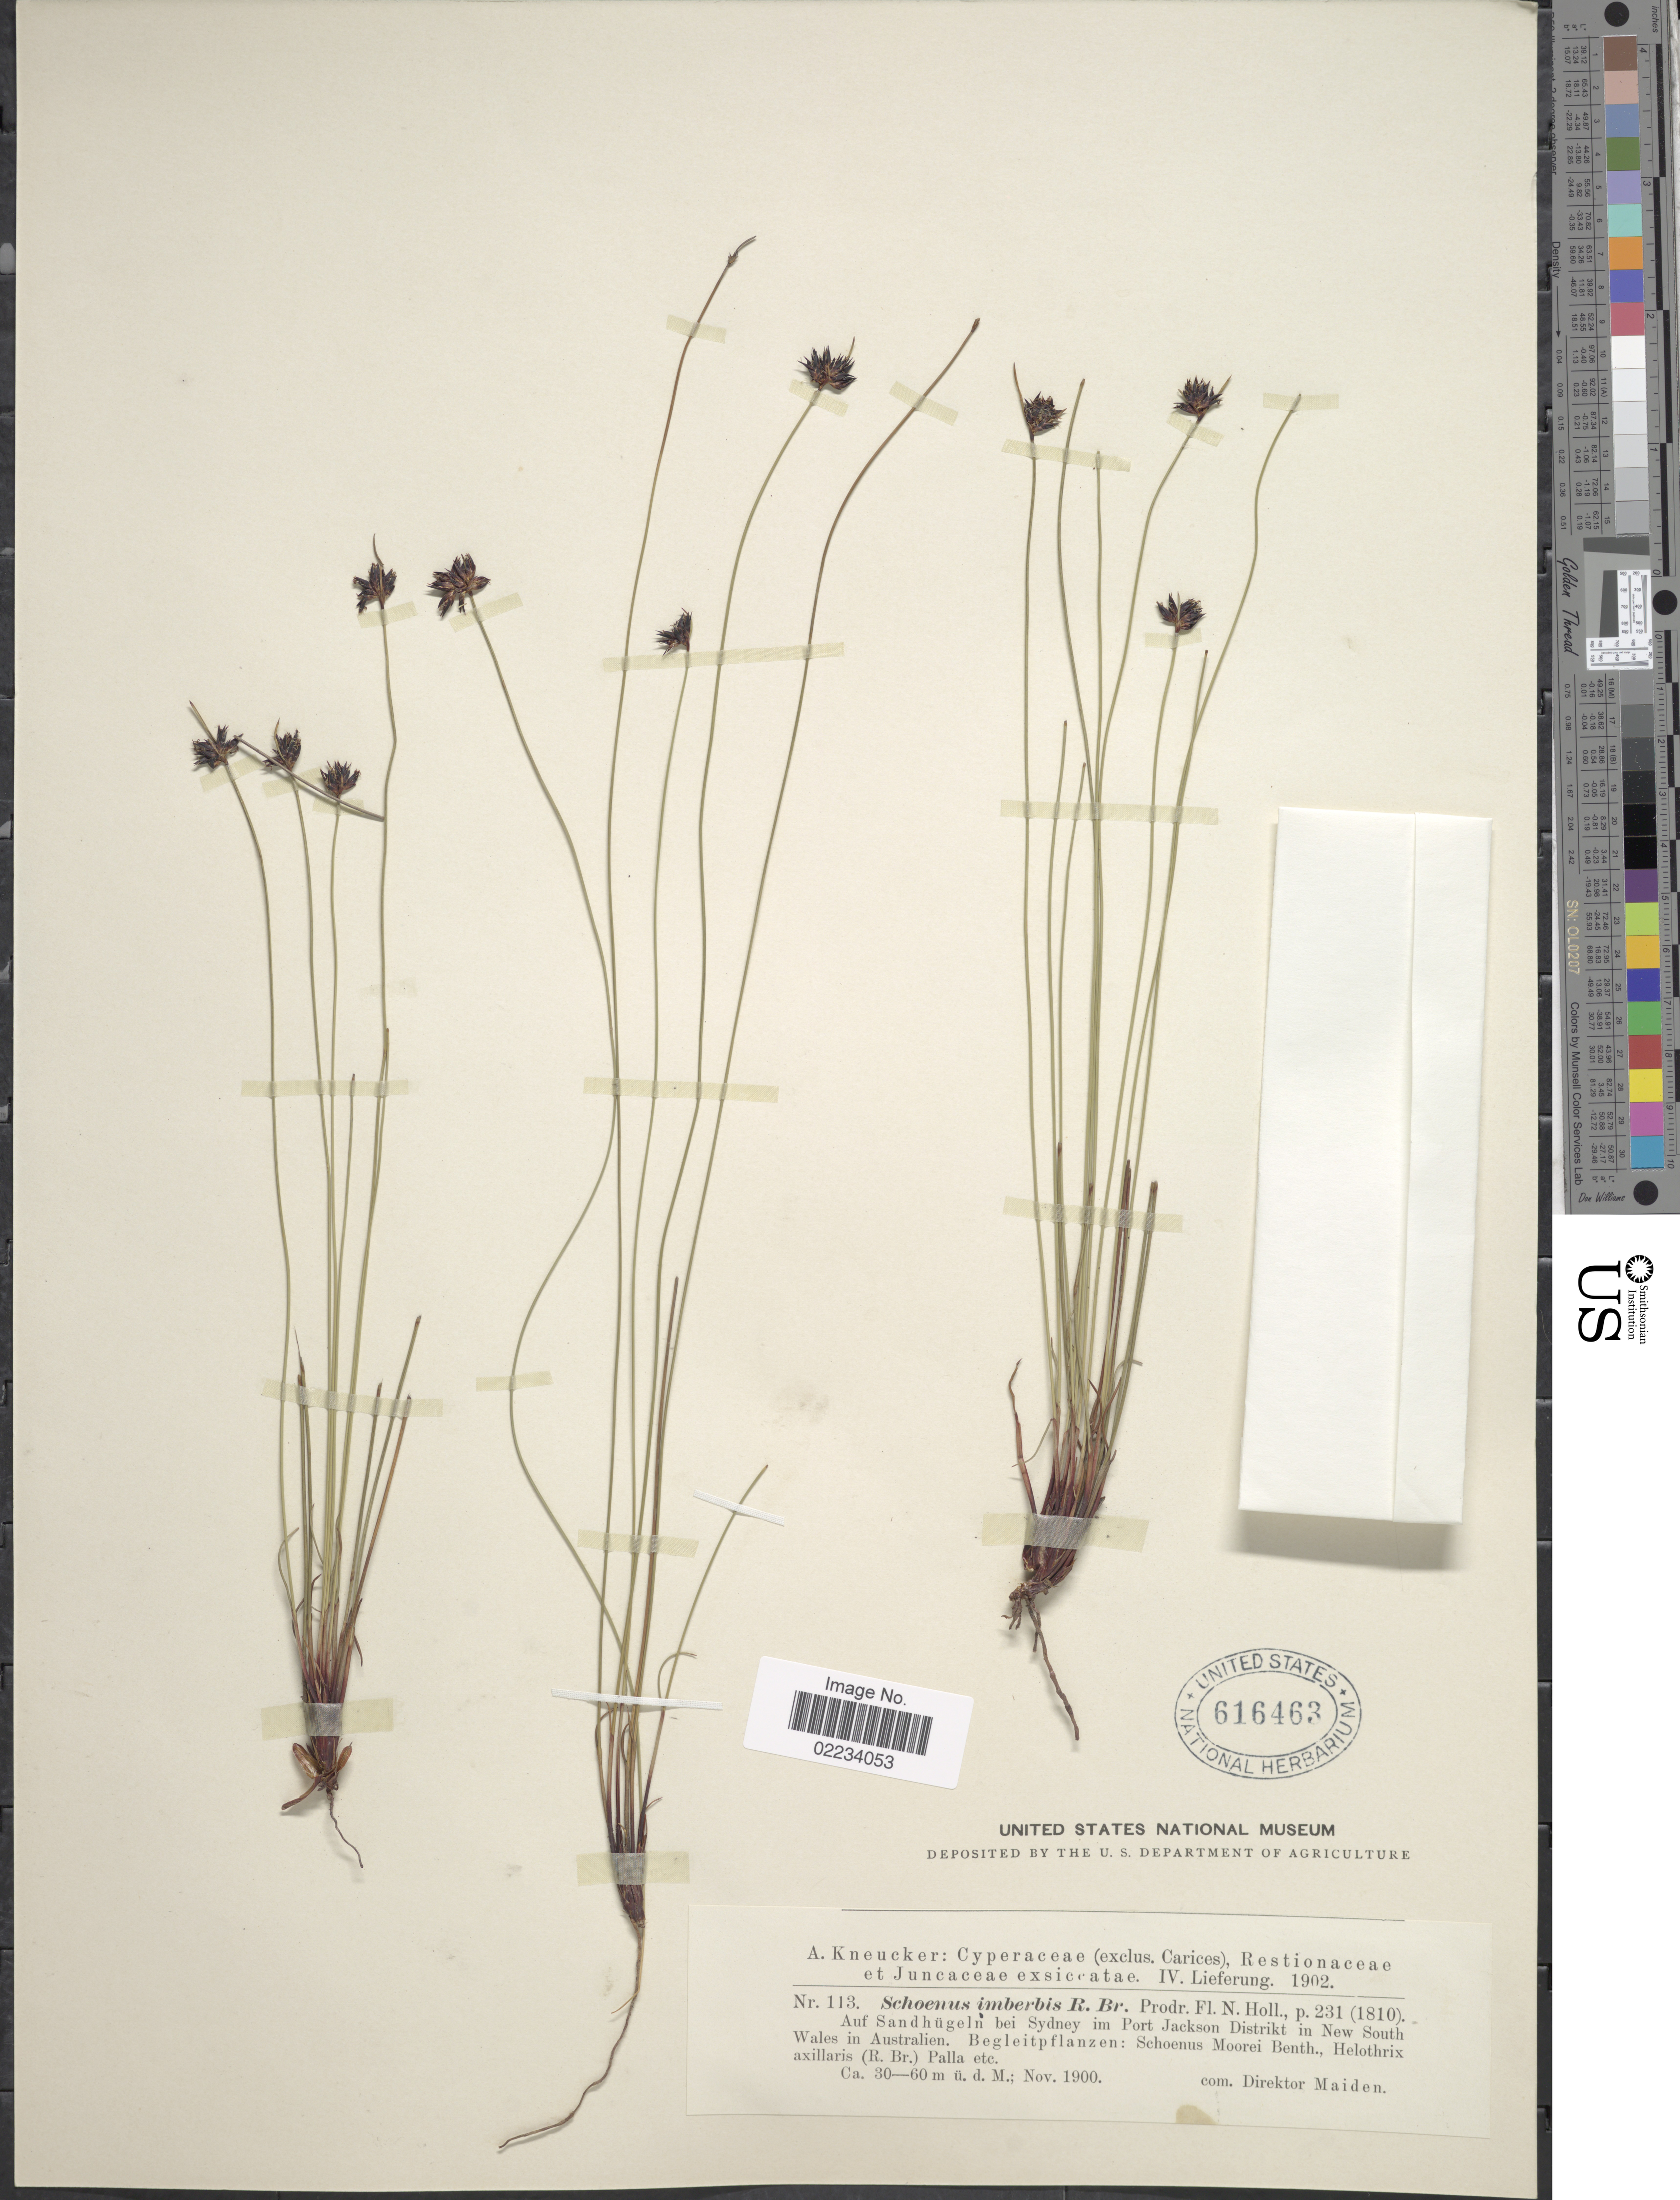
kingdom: Plantae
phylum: Tracheophyta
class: Liliopsida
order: Poales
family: Cyperaceae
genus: Schoenus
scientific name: Schoenus imberbis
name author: R. Br.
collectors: A. Kneucker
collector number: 113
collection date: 1900-11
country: Australia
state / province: New South Wales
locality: Auf Sandhügeln bei Sydney im Port Jackson Distrikt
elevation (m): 30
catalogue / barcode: US 616463